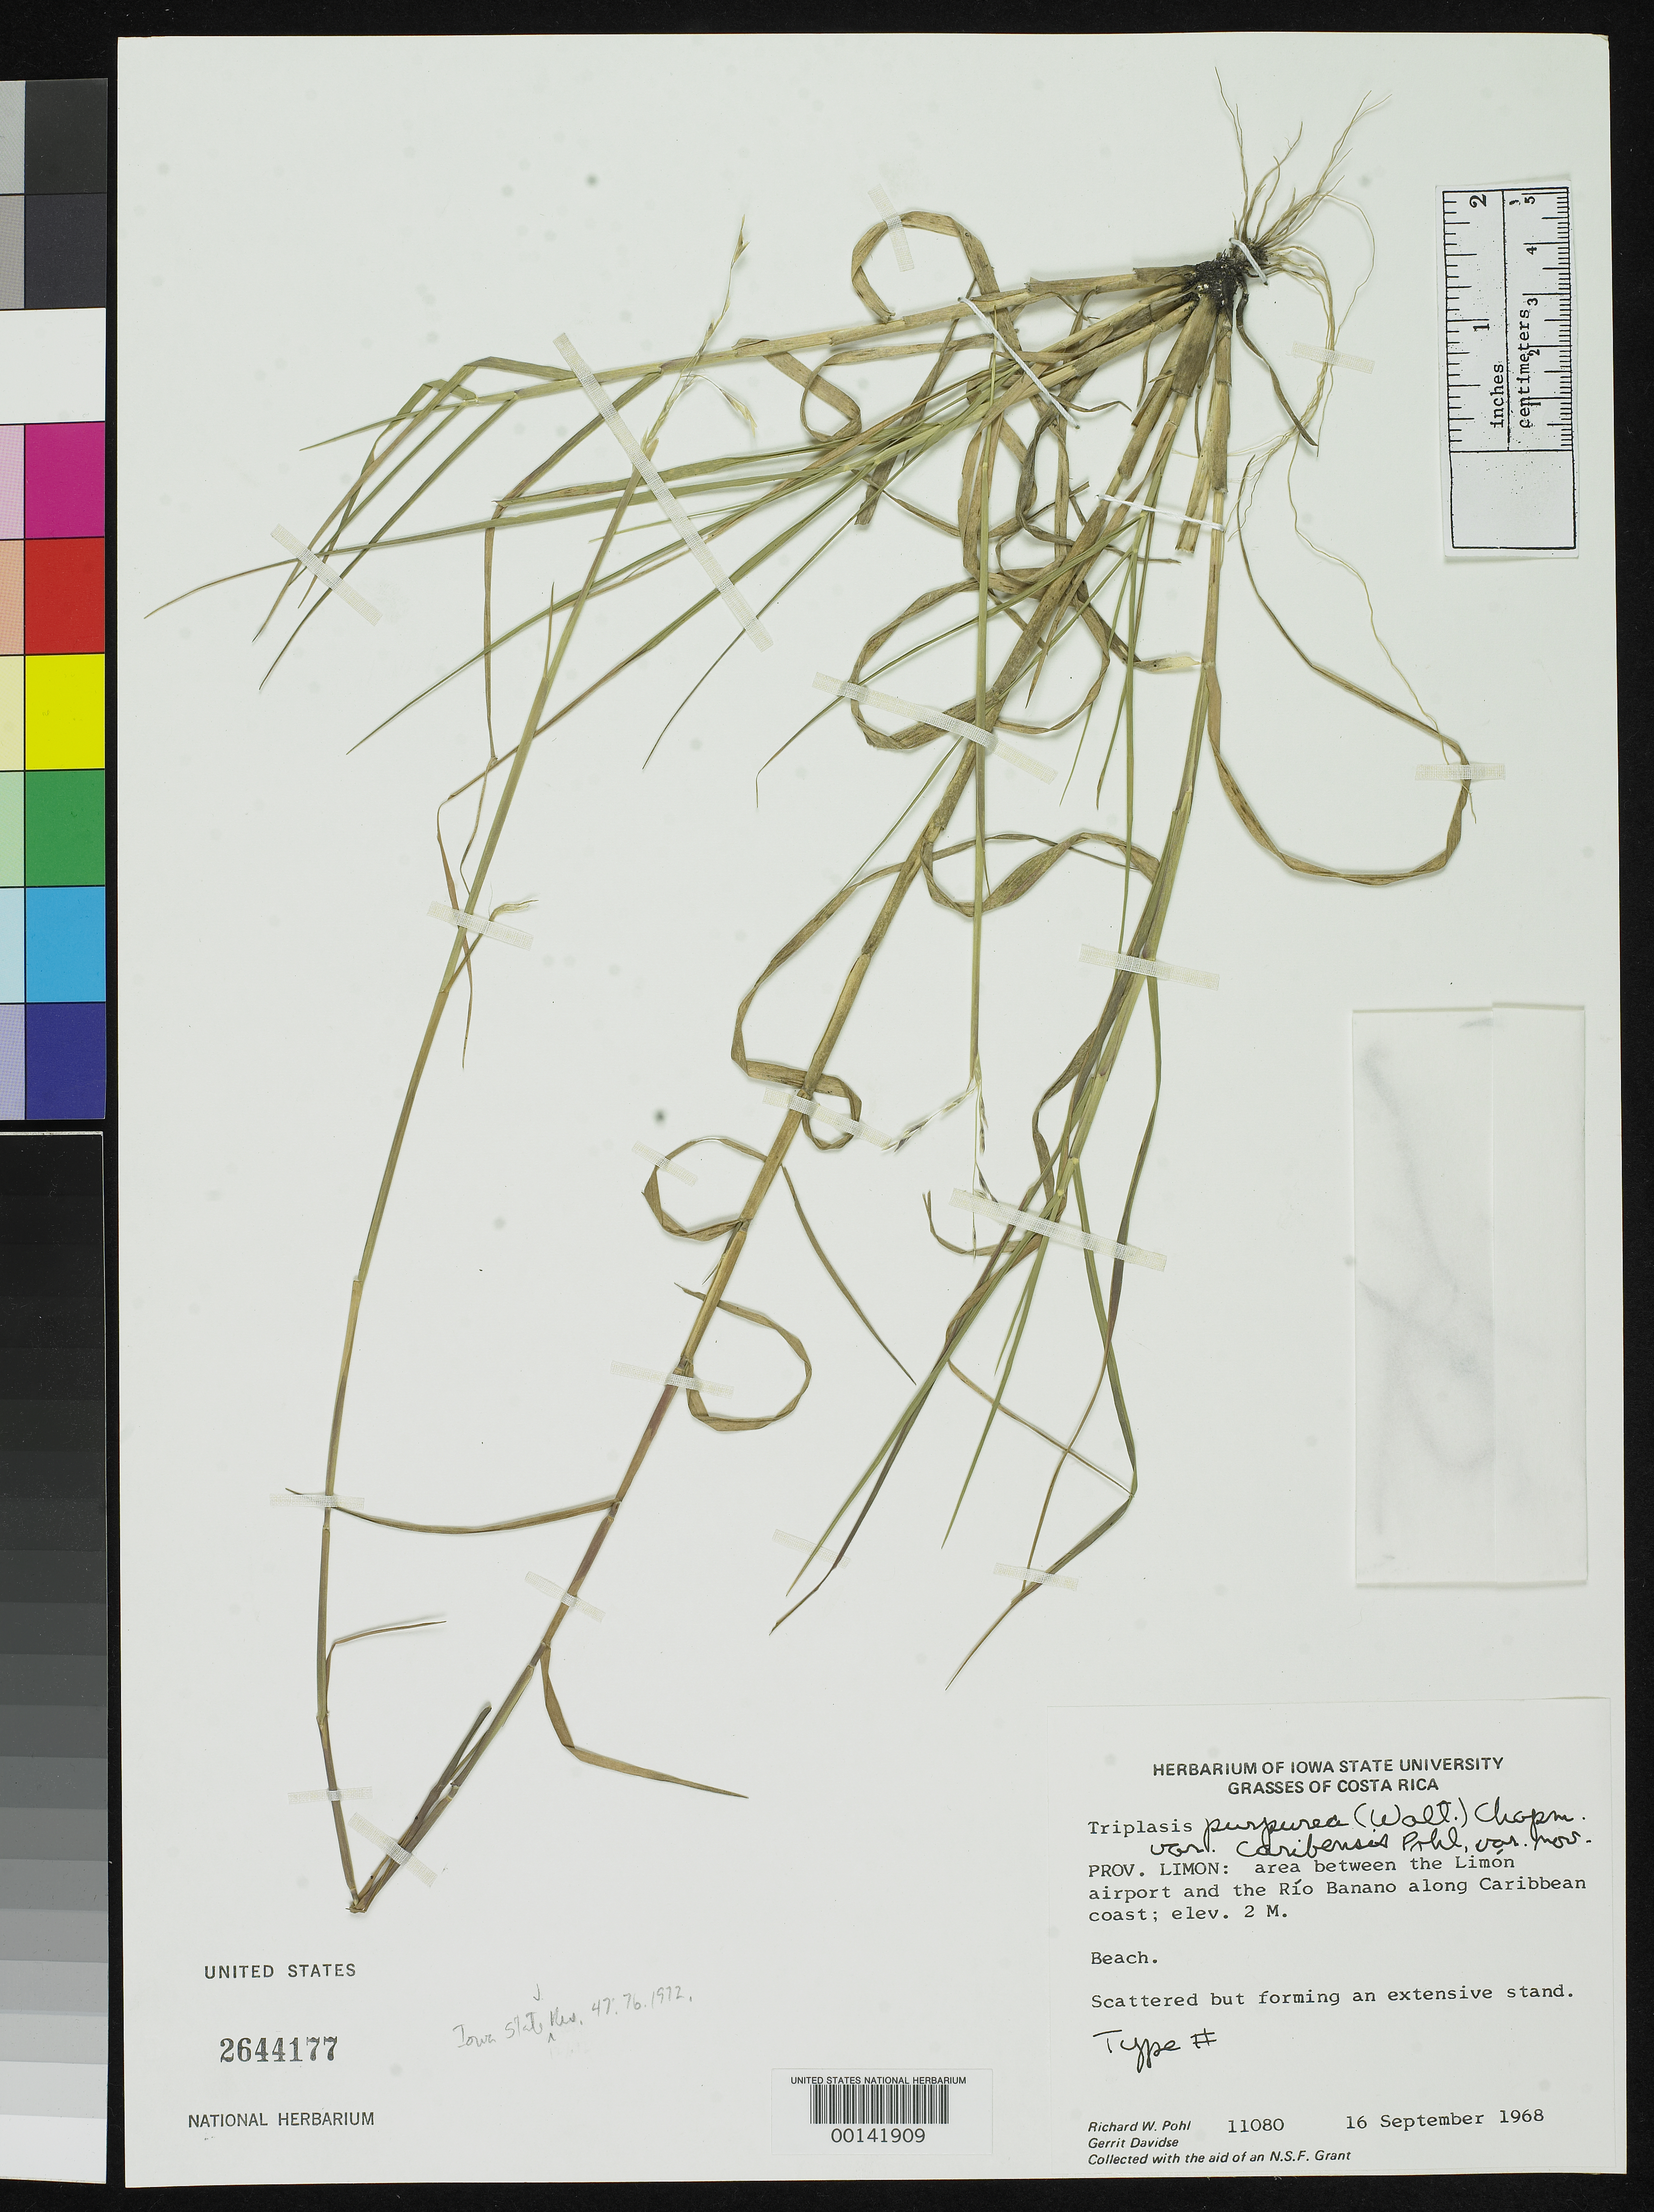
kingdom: Plantae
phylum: Tracheophyta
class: Liliopsida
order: Poales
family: Poaceae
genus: Triplasis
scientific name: Triplasis purpurea var. caribensis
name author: R.W. Pohl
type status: Isotype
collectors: R. W. Pohl & G. Davidse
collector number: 11080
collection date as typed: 16 Sep 1968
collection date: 1968-09-16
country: Costa Rica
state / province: Limón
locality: Between Limon airport and Rio Banano.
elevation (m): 2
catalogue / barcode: US 2644177